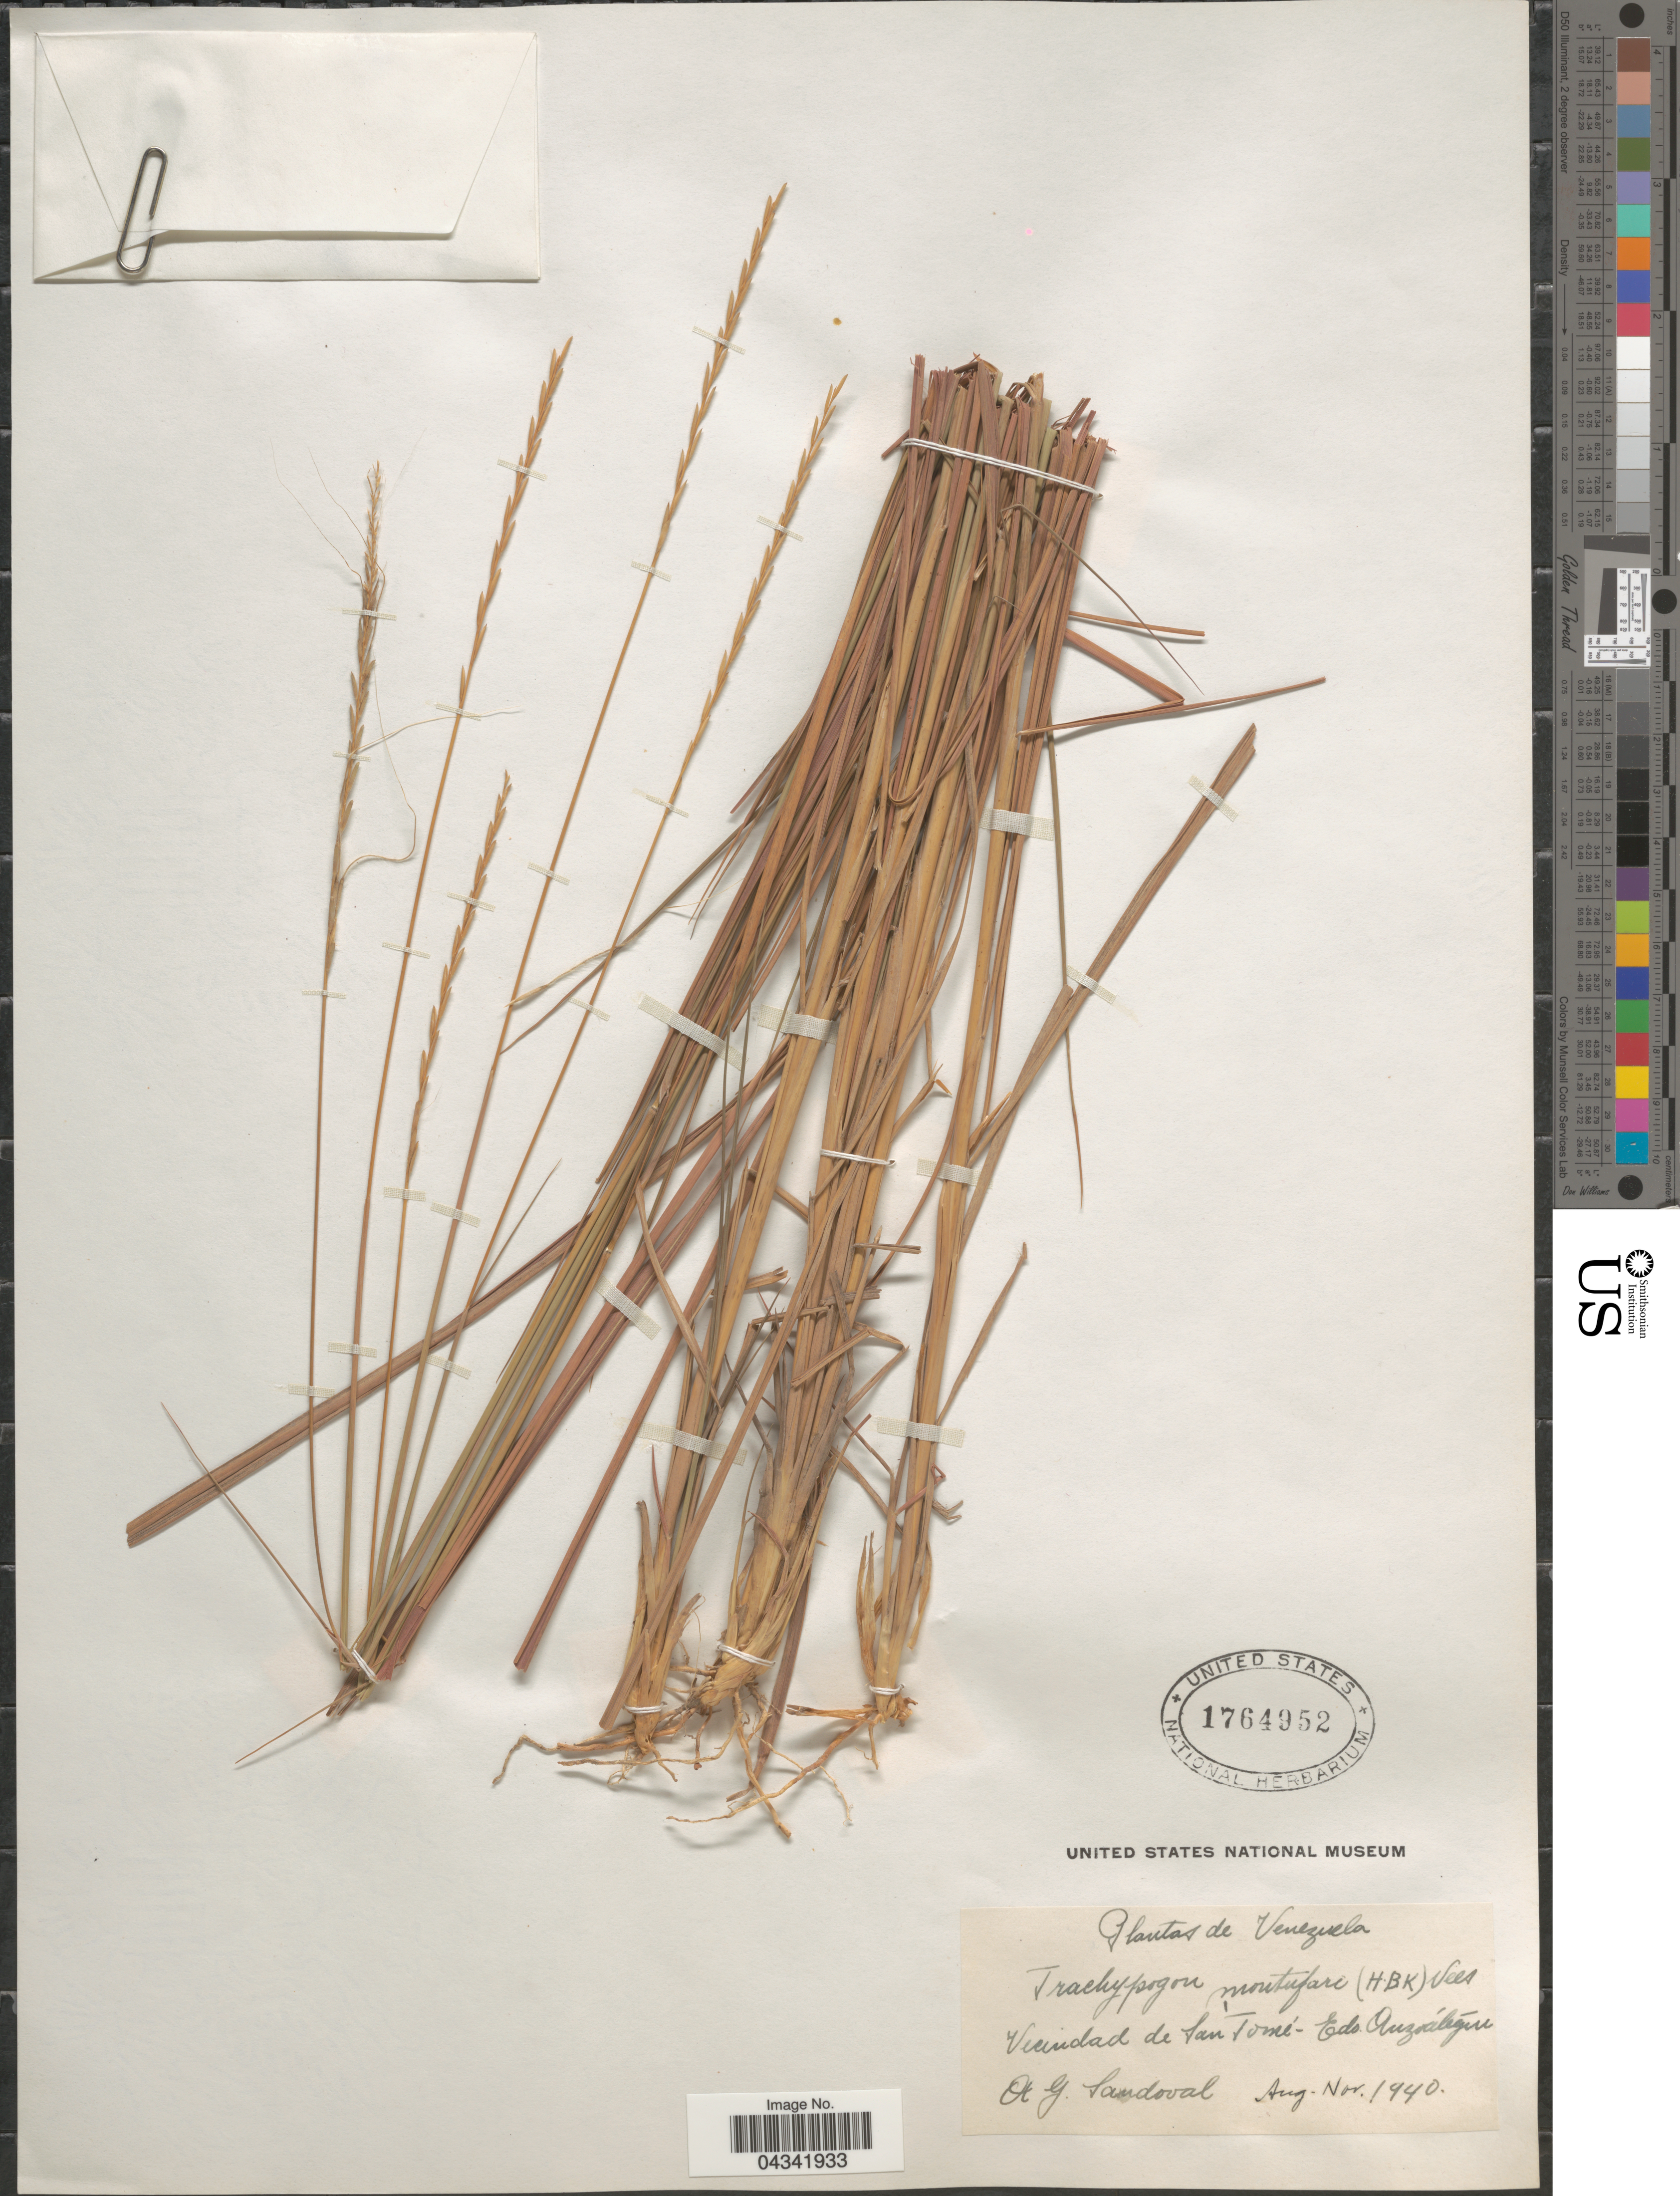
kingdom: Plantae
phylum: Tracheophyta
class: Liliopsida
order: Poales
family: Poaceae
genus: Trachypogon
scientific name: Trachypogon spicatus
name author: (L. f.) Kuntze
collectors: A. G. Sandoval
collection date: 1940-08/1940-11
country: Venezuela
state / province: Anzoategui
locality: Vecindad de San Tomé.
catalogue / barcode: US 1764952